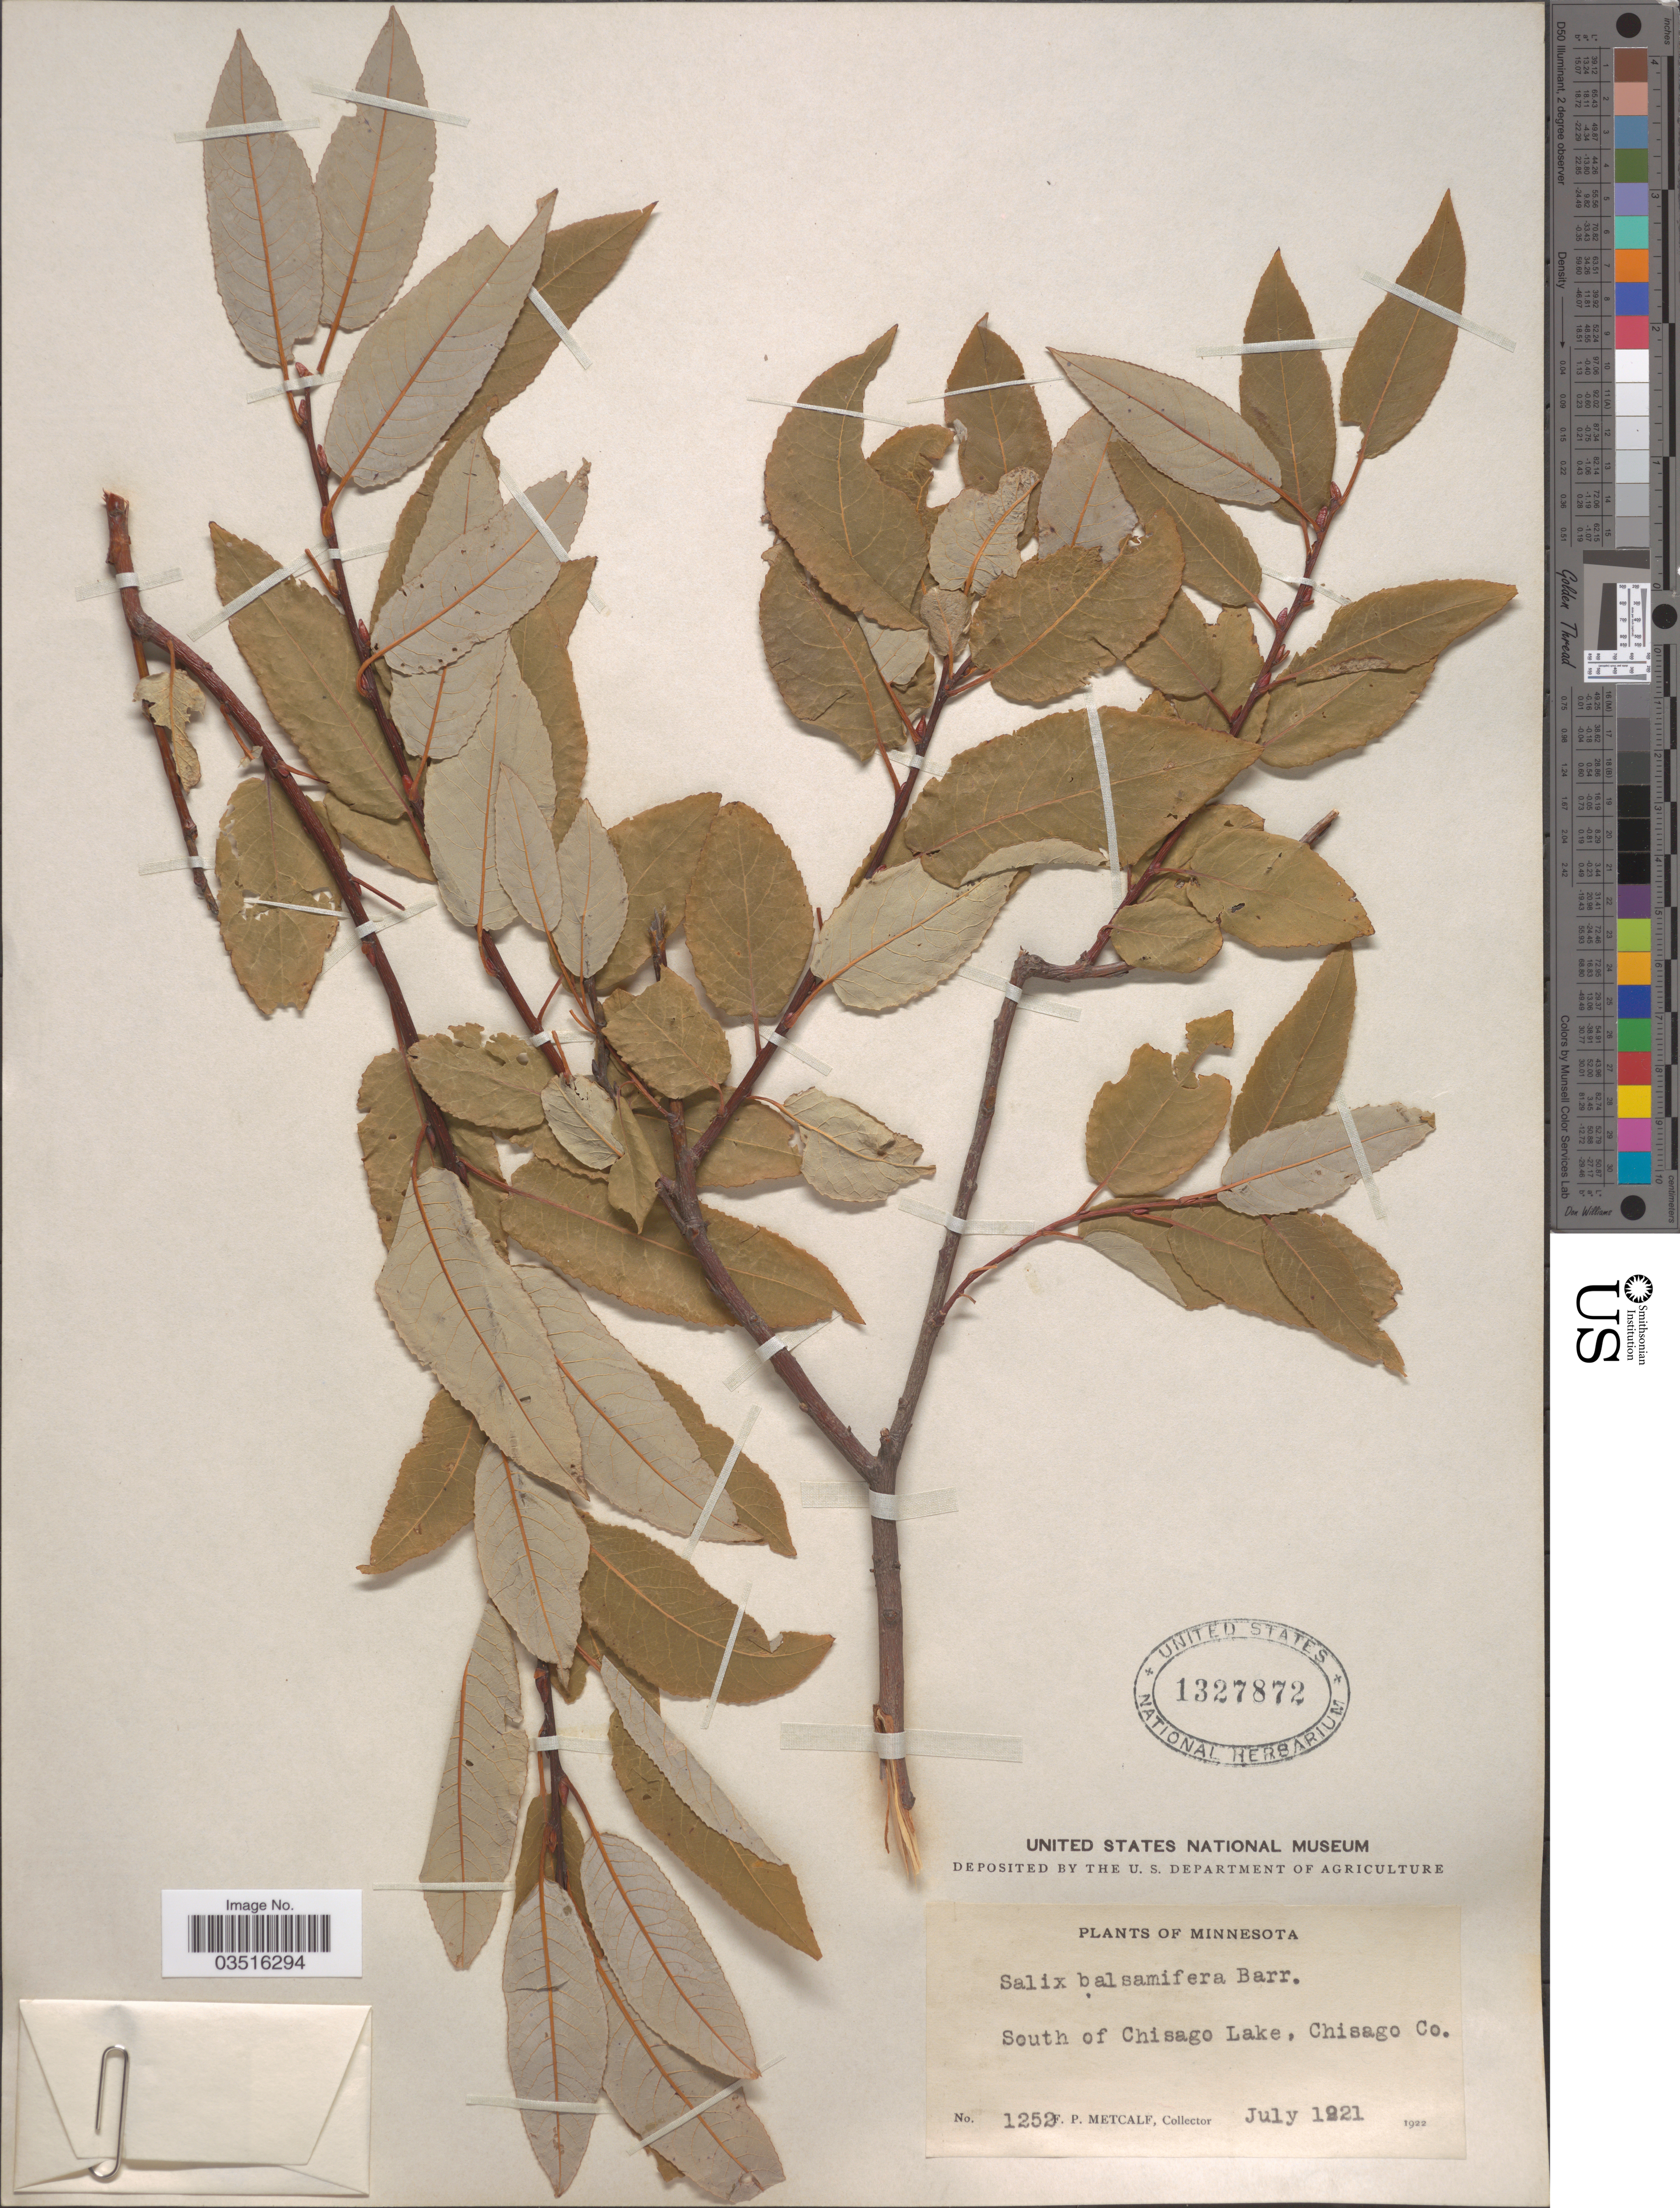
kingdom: Plantae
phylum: Tracheophyta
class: Magnoliopsida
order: Malpighiales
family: Salicaceae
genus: Salix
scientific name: Salix pyrifolia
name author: Ledeb.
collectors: F. Metcalf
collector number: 1252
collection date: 1921-07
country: United States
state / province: Minnesota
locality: South of Chisago Lake, Chisago Co.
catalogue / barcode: US 1327872